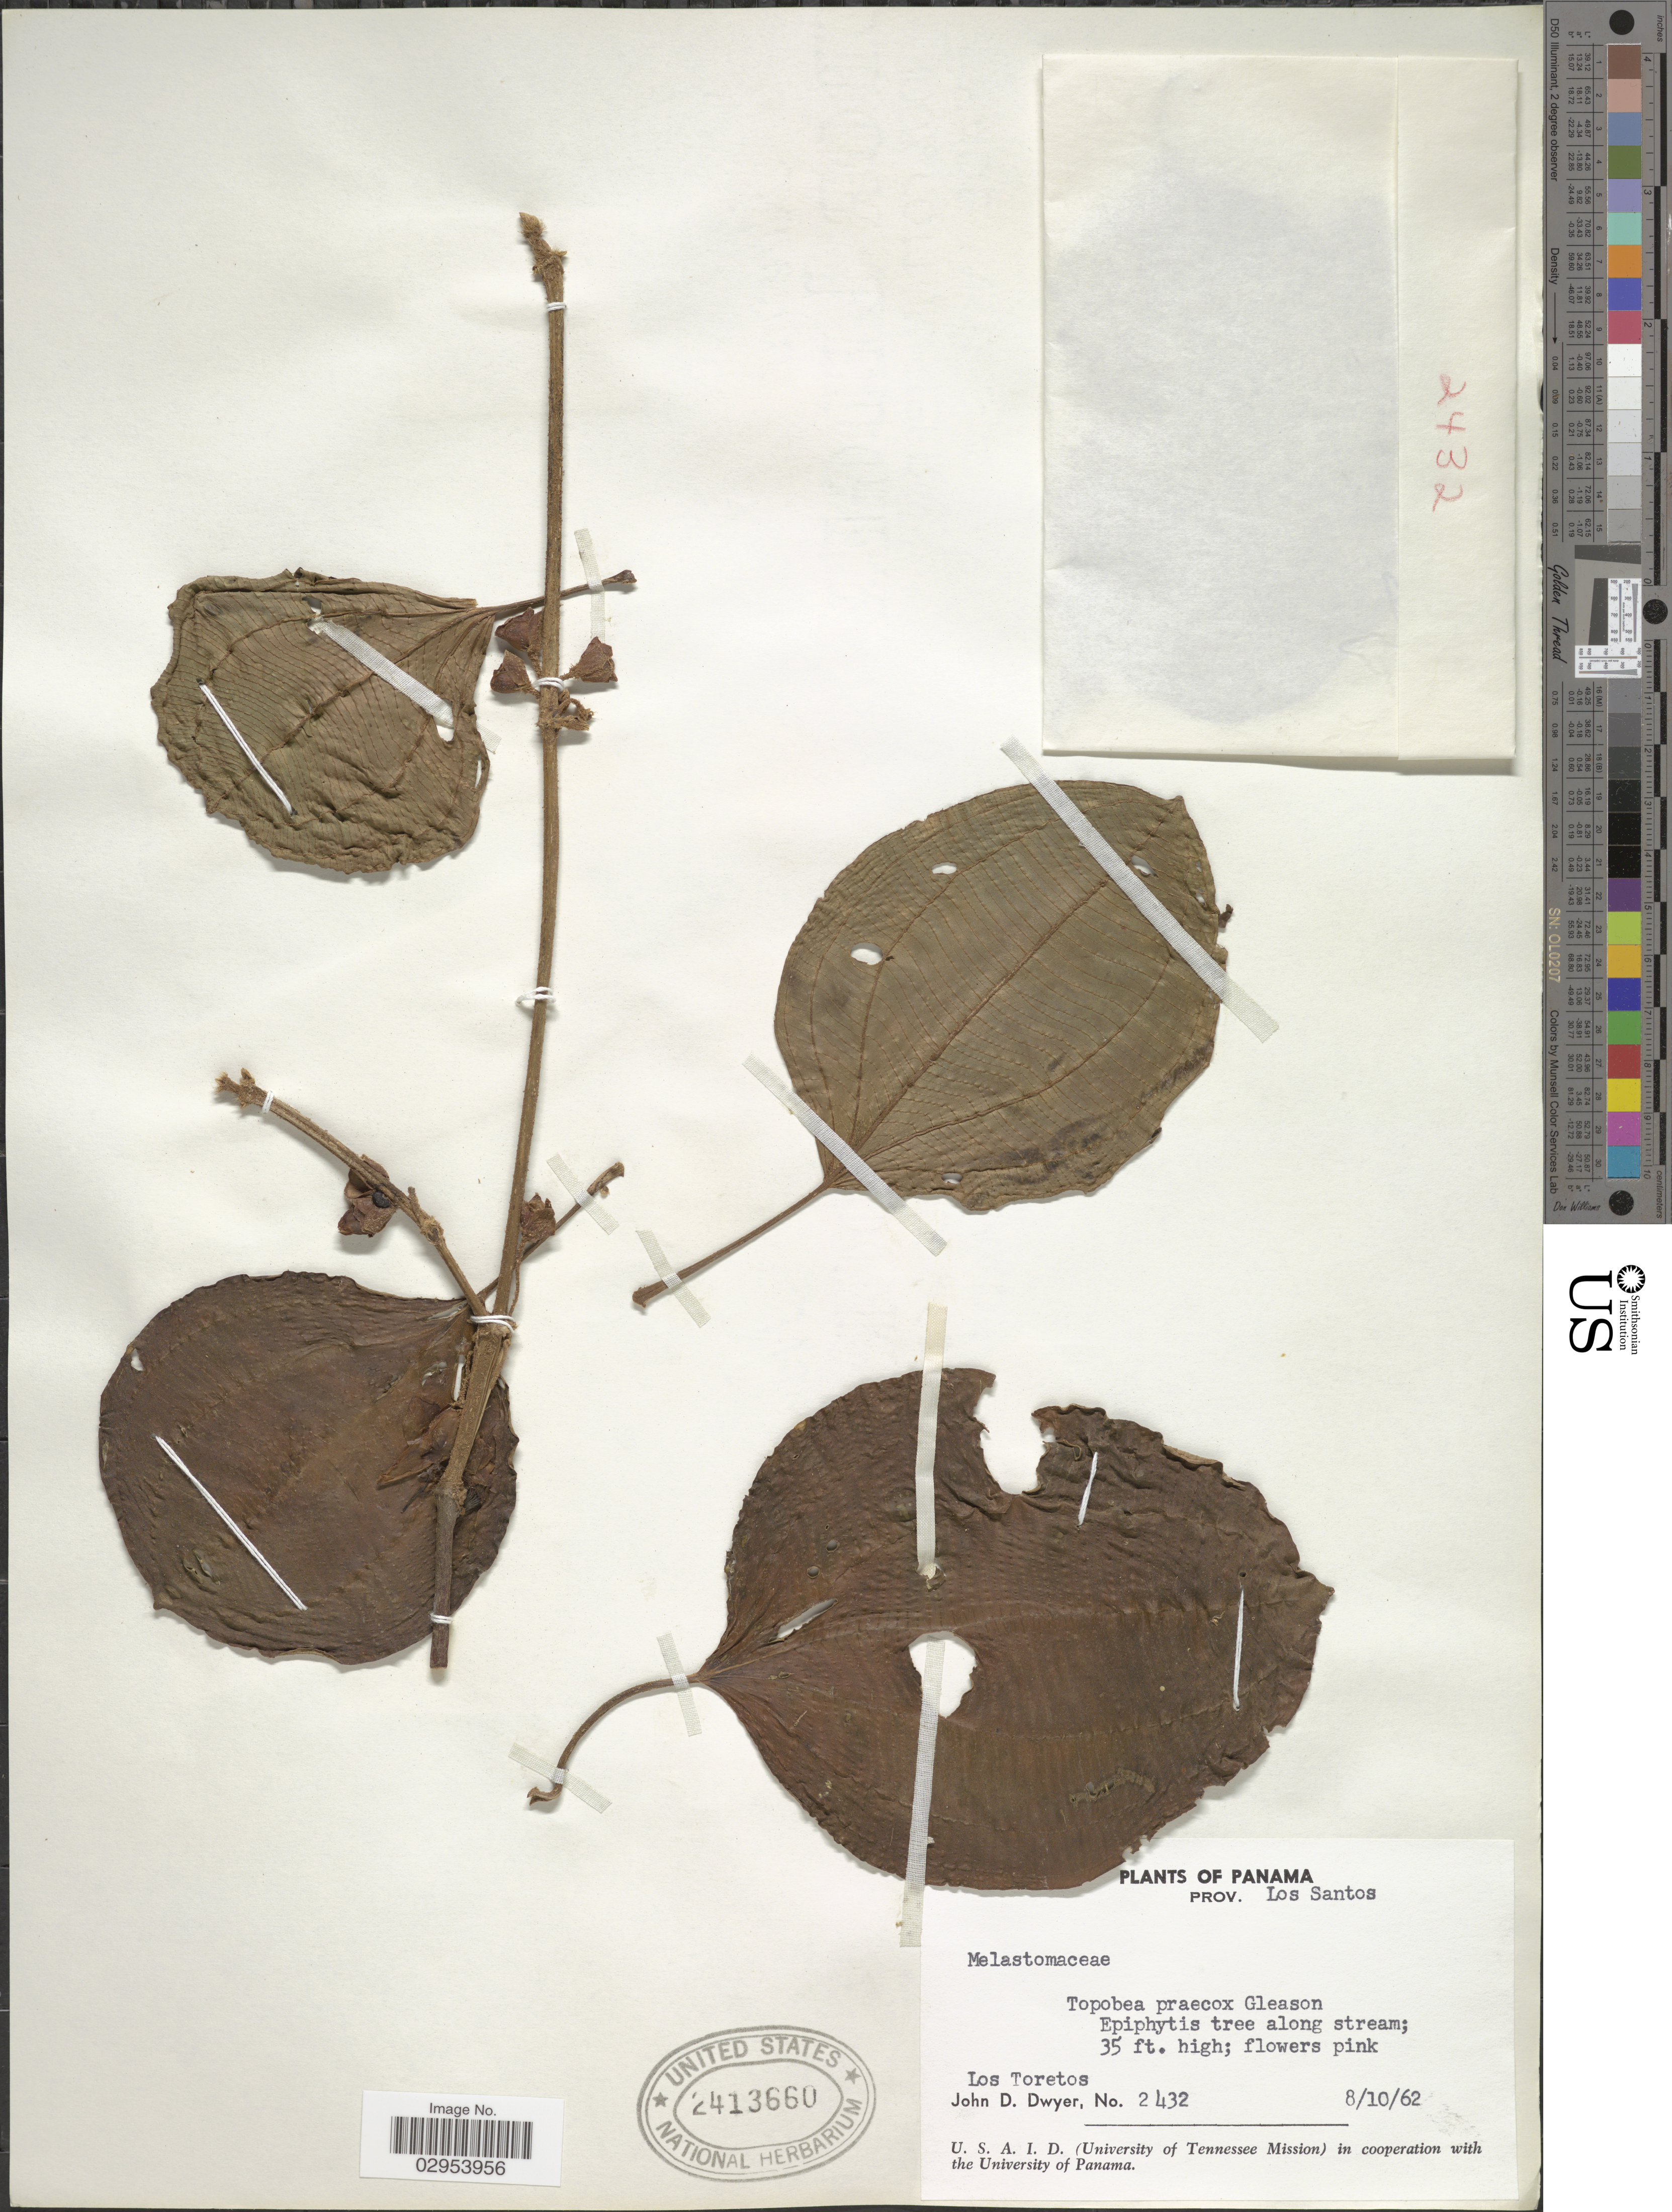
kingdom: Plantae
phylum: Tracheophyta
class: Magnoliopsida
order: Myrtales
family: Melastomataceae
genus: Topobea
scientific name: Topobea praecox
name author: Gleason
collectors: J. D. Dwyer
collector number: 2432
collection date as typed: Transcribed d/m/y: 8/10/62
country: Panama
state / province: Los Santos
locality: Los Toretos.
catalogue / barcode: US 2413660